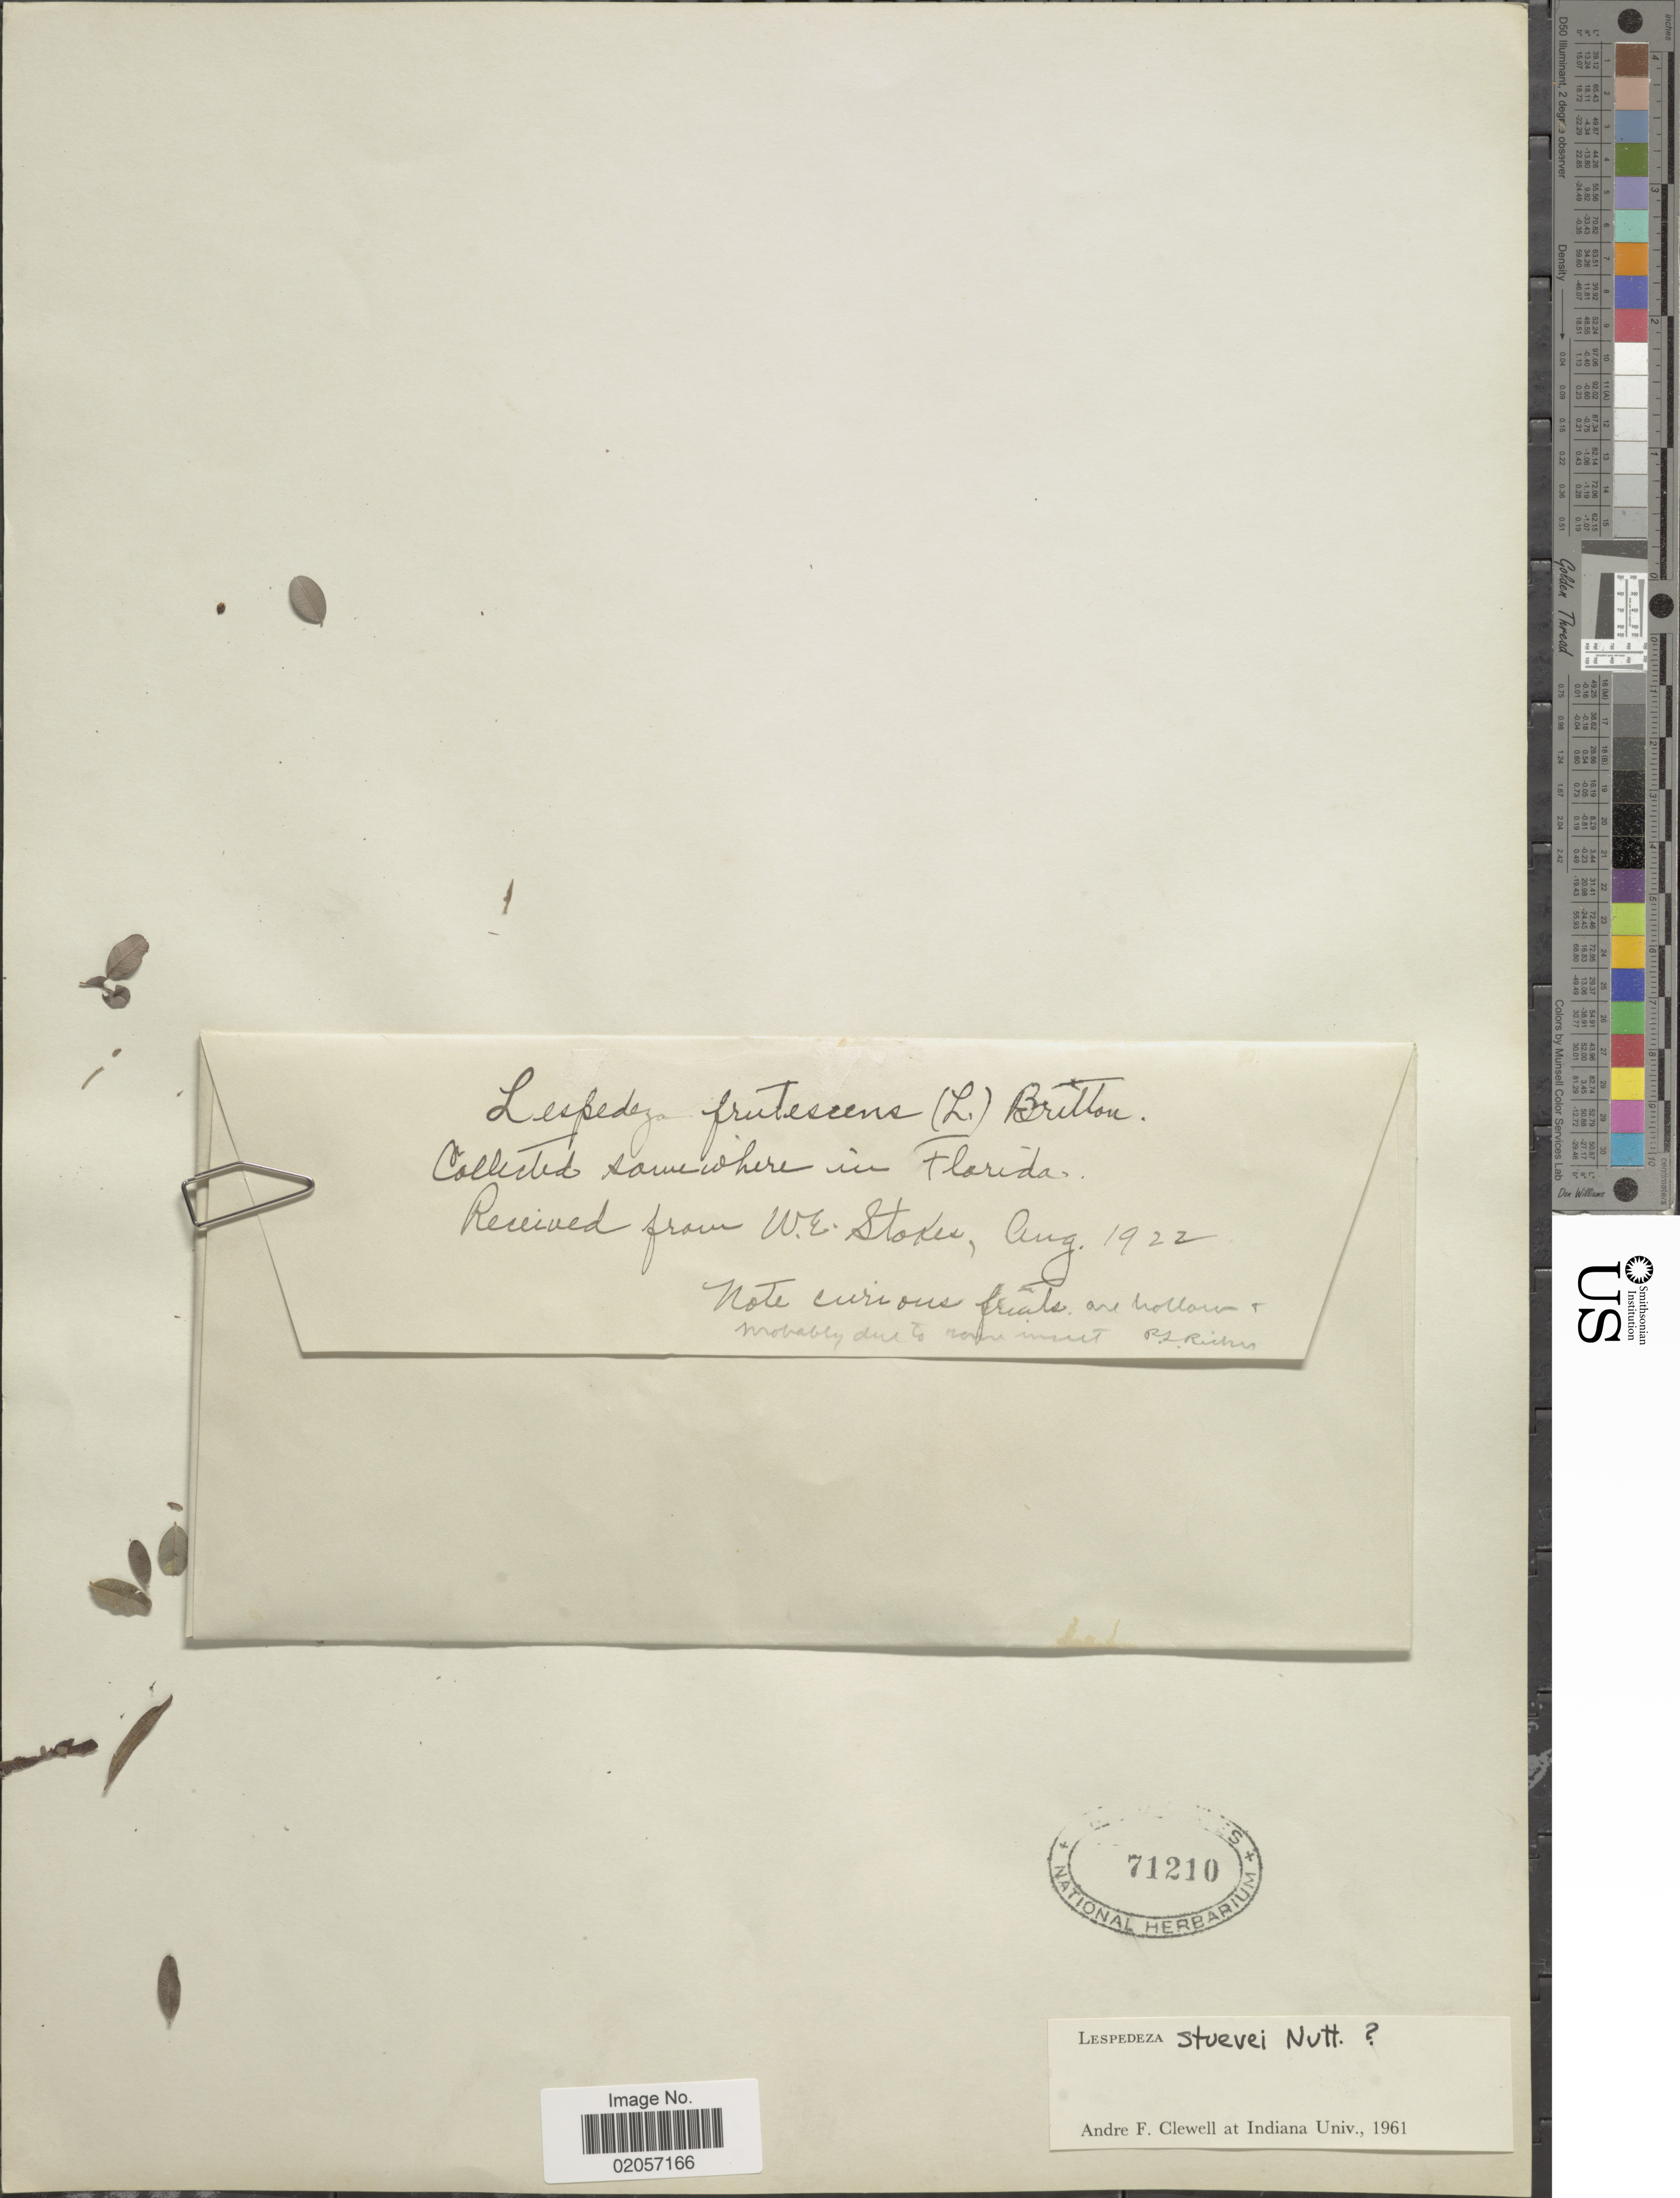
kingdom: Plantae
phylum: Tracheophyta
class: Magnoliopsida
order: Fabales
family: Fabaceae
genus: Lespedeza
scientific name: Lespedeza stuevei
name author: Nutt.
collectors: W. Stokes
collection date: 1922-08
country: United States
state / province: Florida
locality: Somewhere in Florida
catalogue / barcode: US 71210